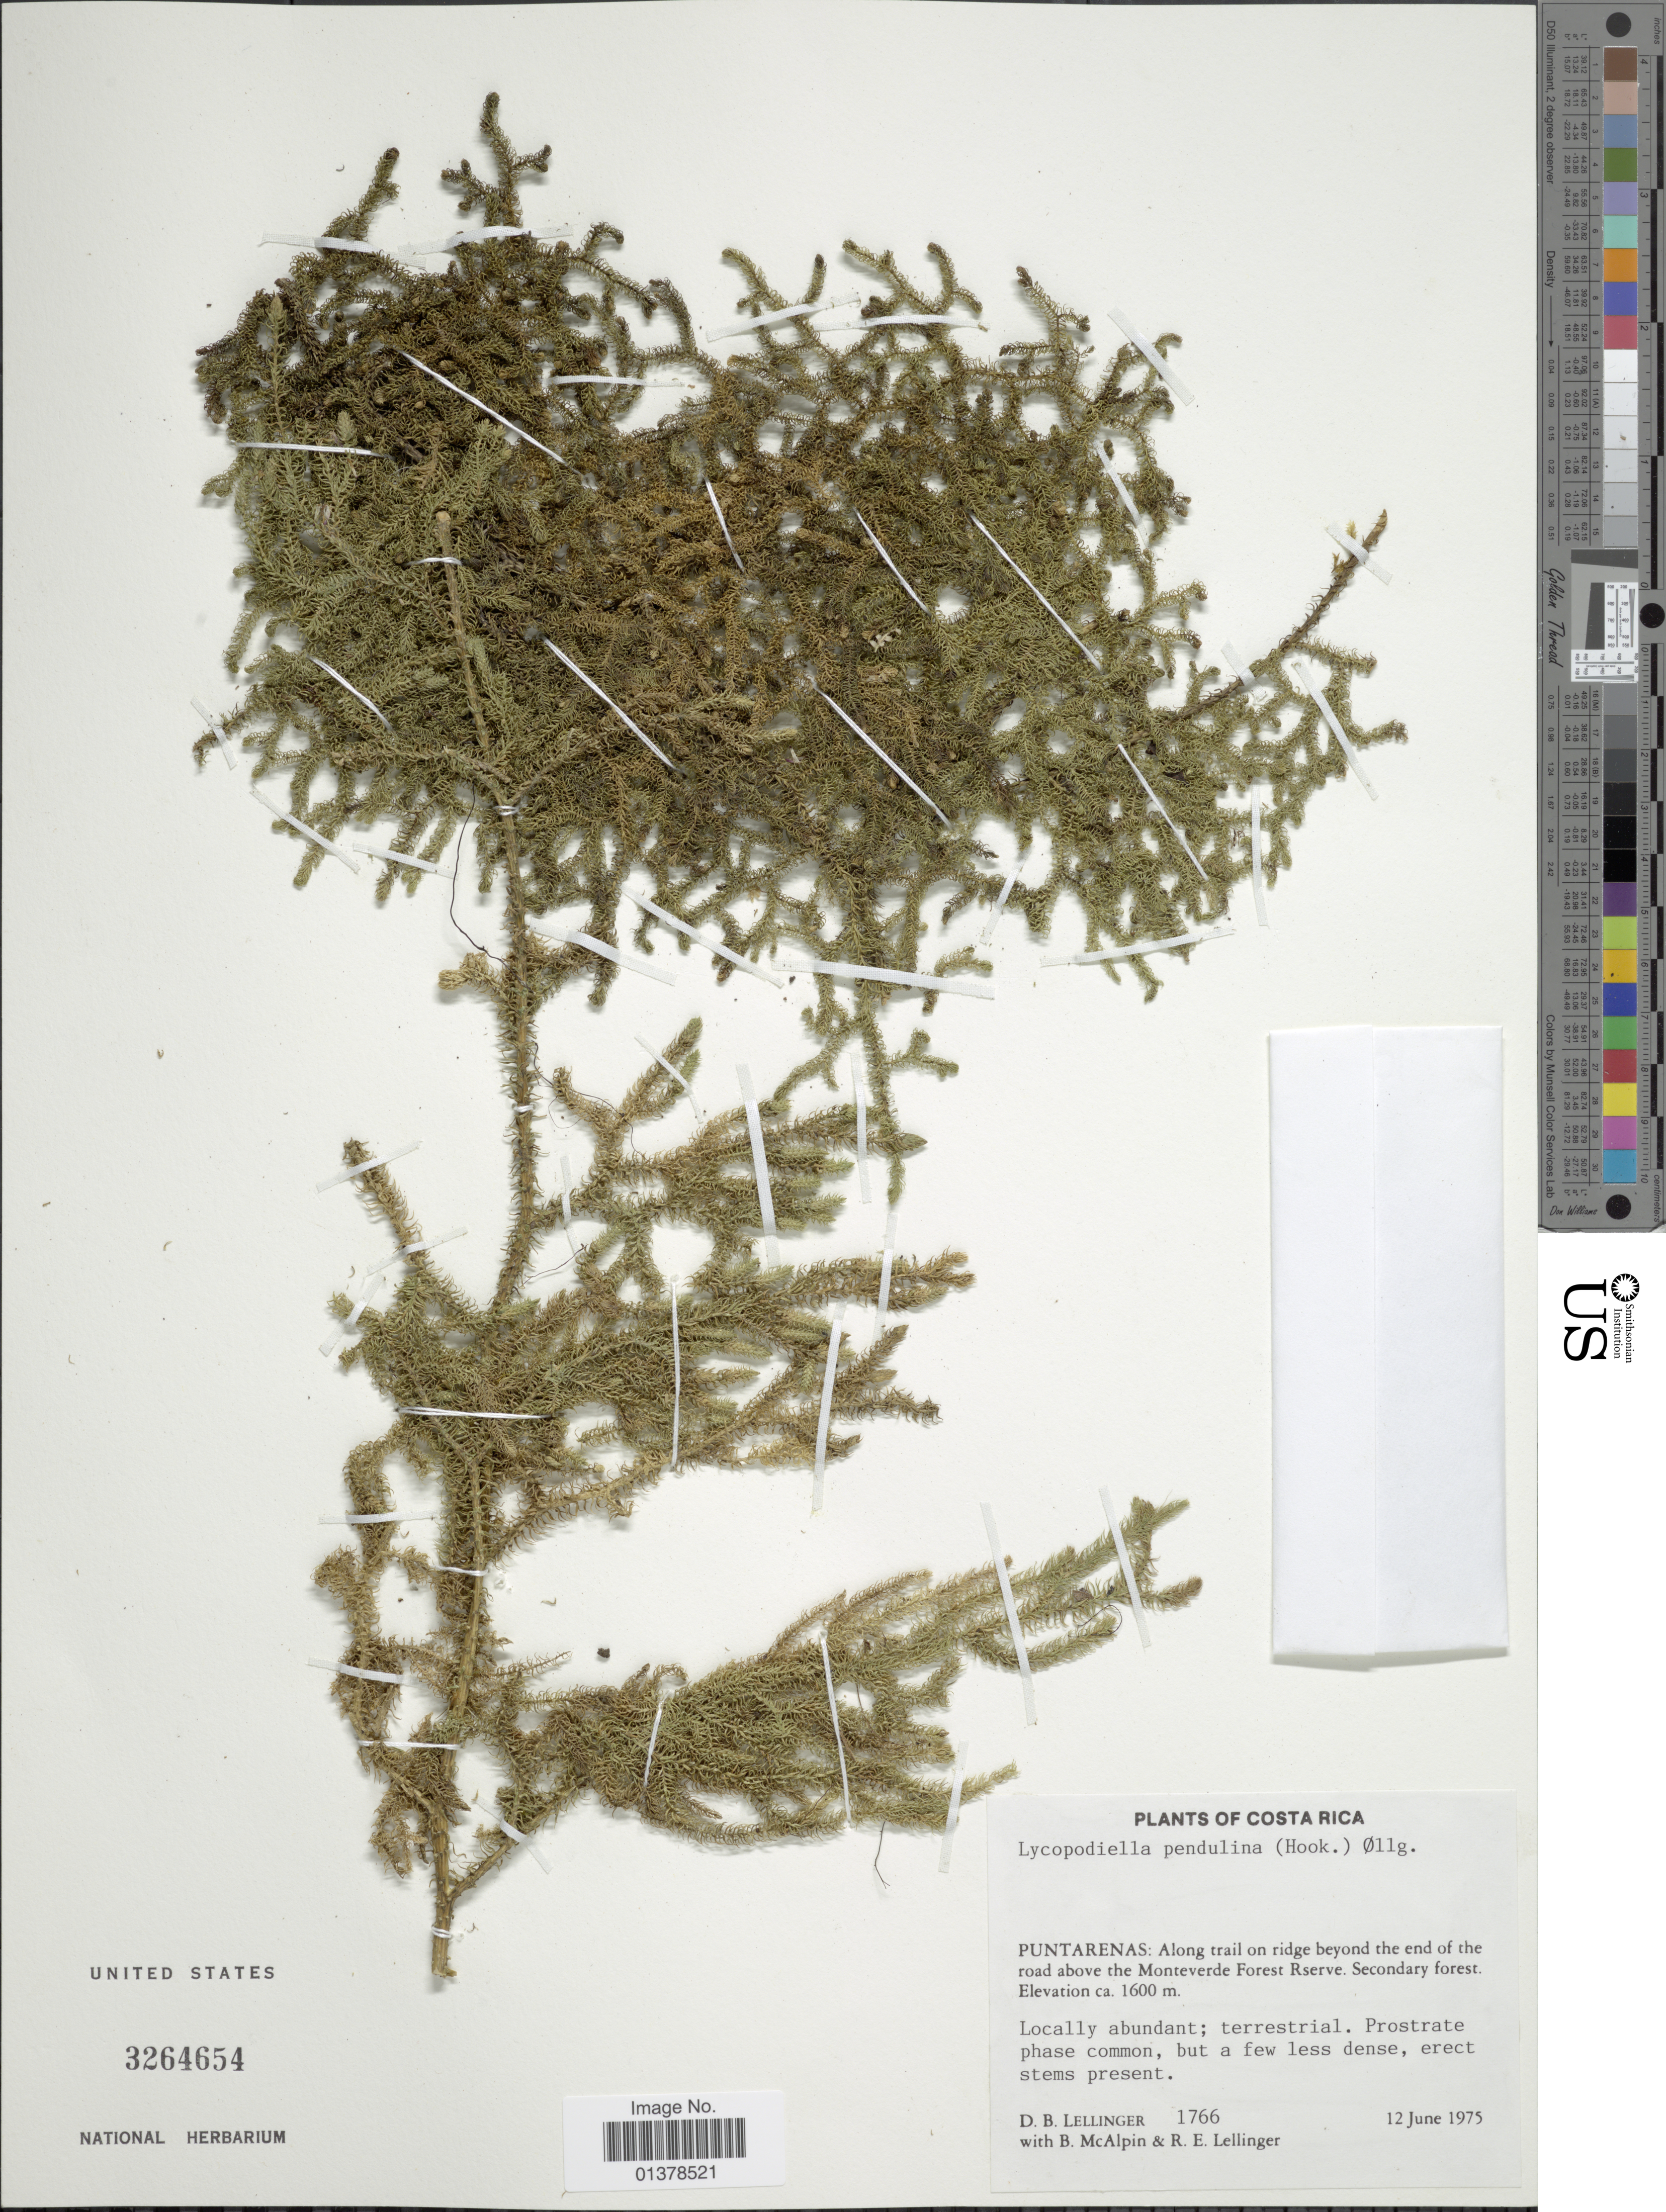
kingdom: Plantae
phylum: Tracheophyta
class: Lycopodiopsida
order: Lycopodiales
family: Lycopodiaceae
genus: Palhinhaea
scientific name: Palhinhaea pendulina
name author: (Hook.) Holub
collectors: D. B. Lellinger, B. Mcalpin & R. E. Lellinger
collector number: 1766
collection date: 1975-06-12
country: Costa Rica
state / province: Puntarenas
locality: Along trail on ridge beyond the end of the road above the Monteverde Forest Reserve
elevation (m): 1600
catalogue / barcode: US 3264654